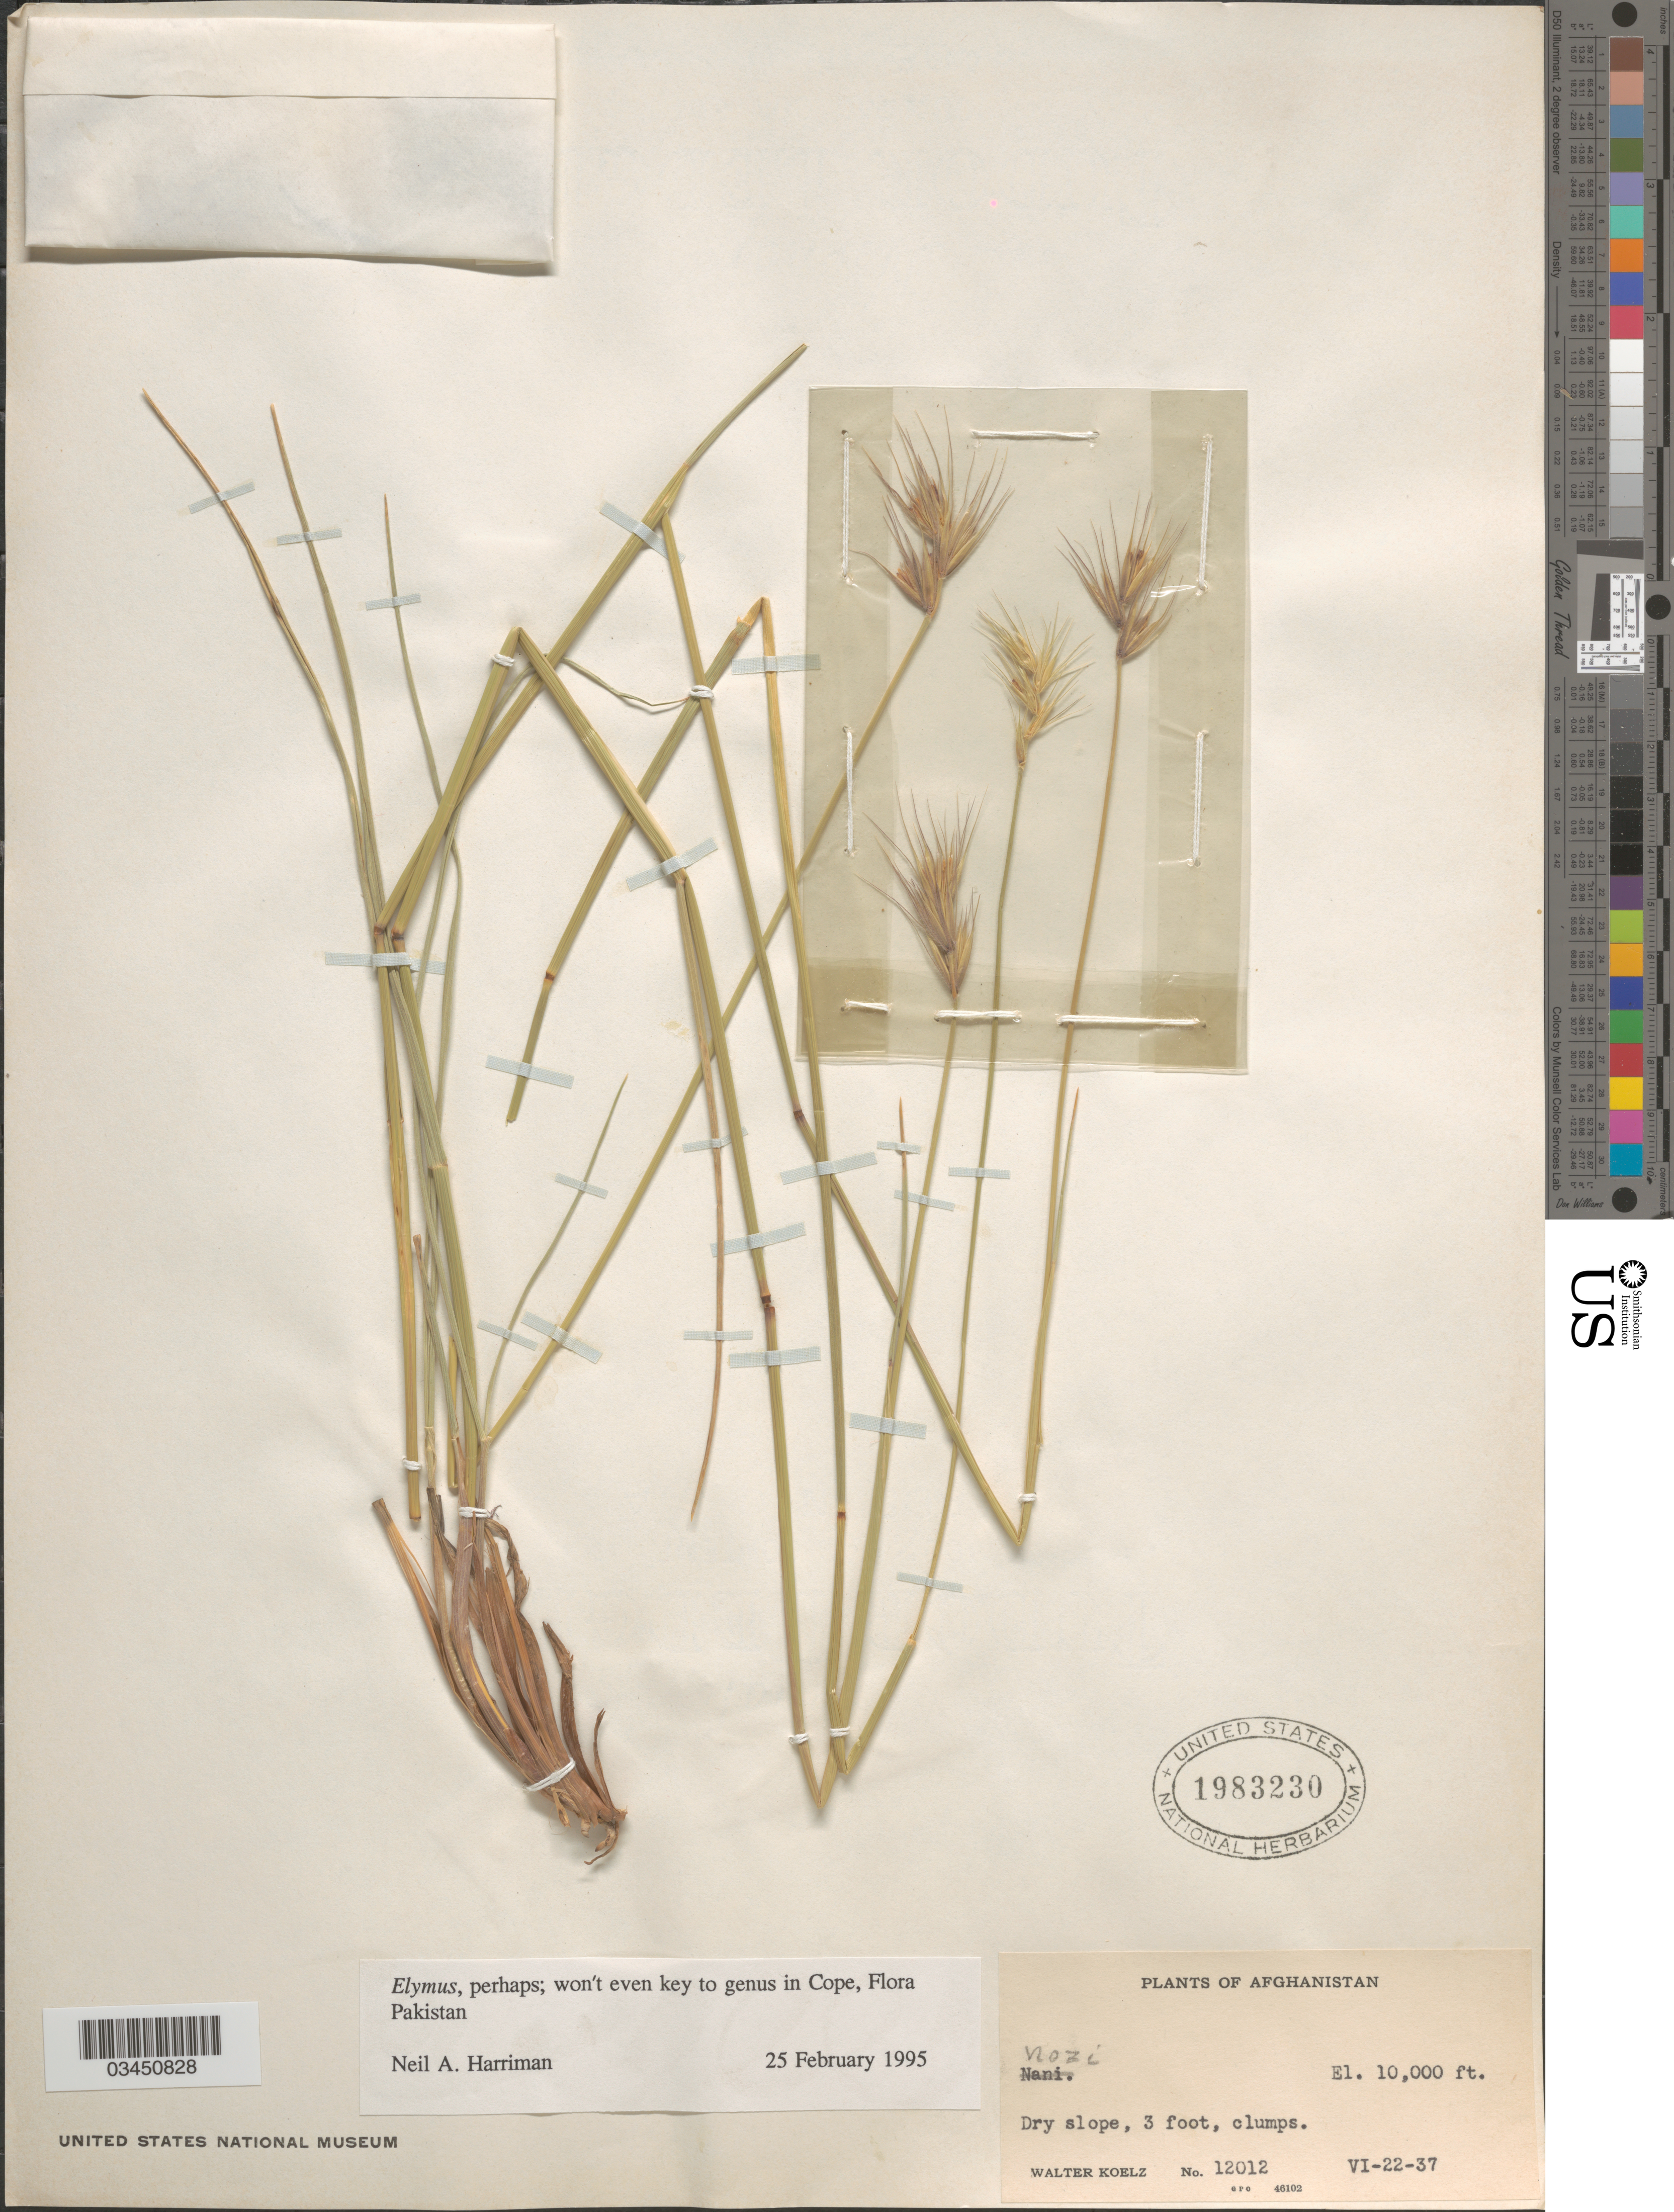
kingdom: Plantae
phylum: Tracheophyta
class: Liliopsida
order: Poales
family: Poaceae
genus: Elymus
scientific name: Elymus sp.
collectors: W. N. Koelz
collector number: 12012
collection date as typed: Transcribed d/m/y: 22/6/37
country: Afghanistan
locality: Nazi.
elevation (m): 3048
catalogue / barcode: US 1983230